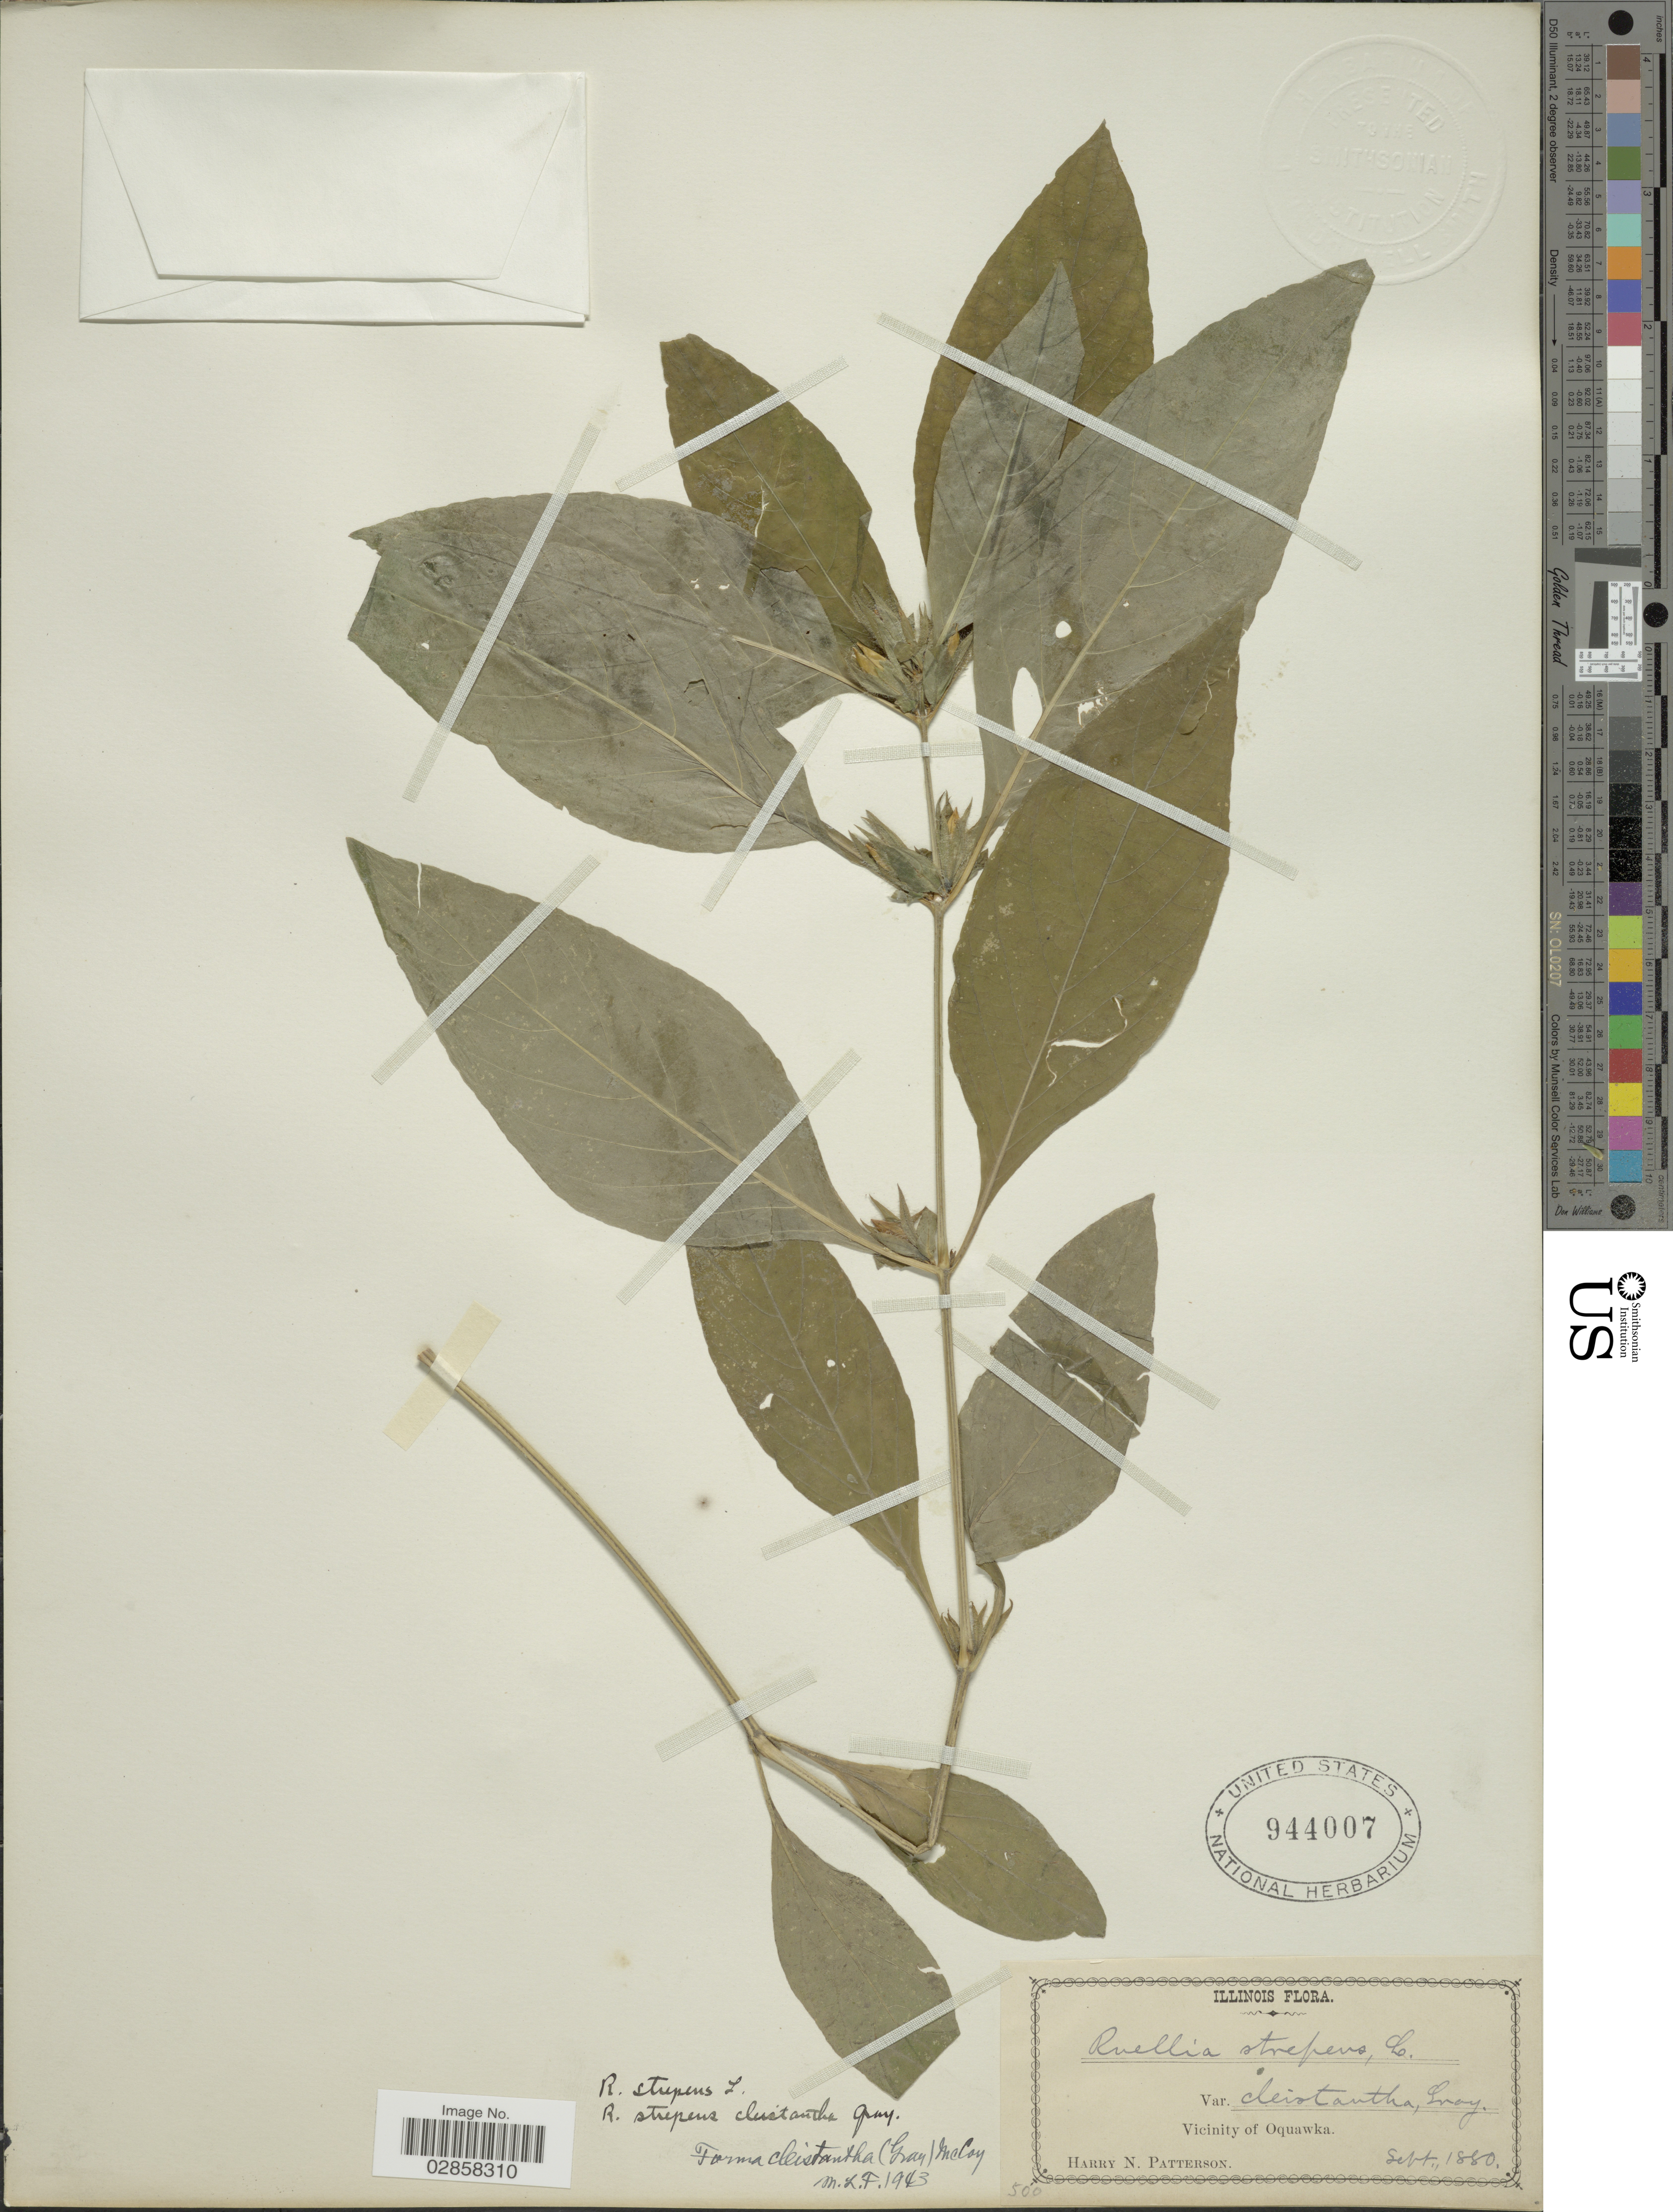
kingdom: Plantae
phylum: Tracheophyta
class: Magnoliopsida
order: Lamiales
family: Acanthaceae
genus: Ruellia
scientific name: Ruellia strepens f. cleistantha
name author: (A. Gray) S. McCoy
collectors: H. N. Patterson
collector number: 500?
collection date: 1880-09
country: United States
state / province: Illinois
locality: Vicinity of Oquawka.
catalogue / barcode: US 944007